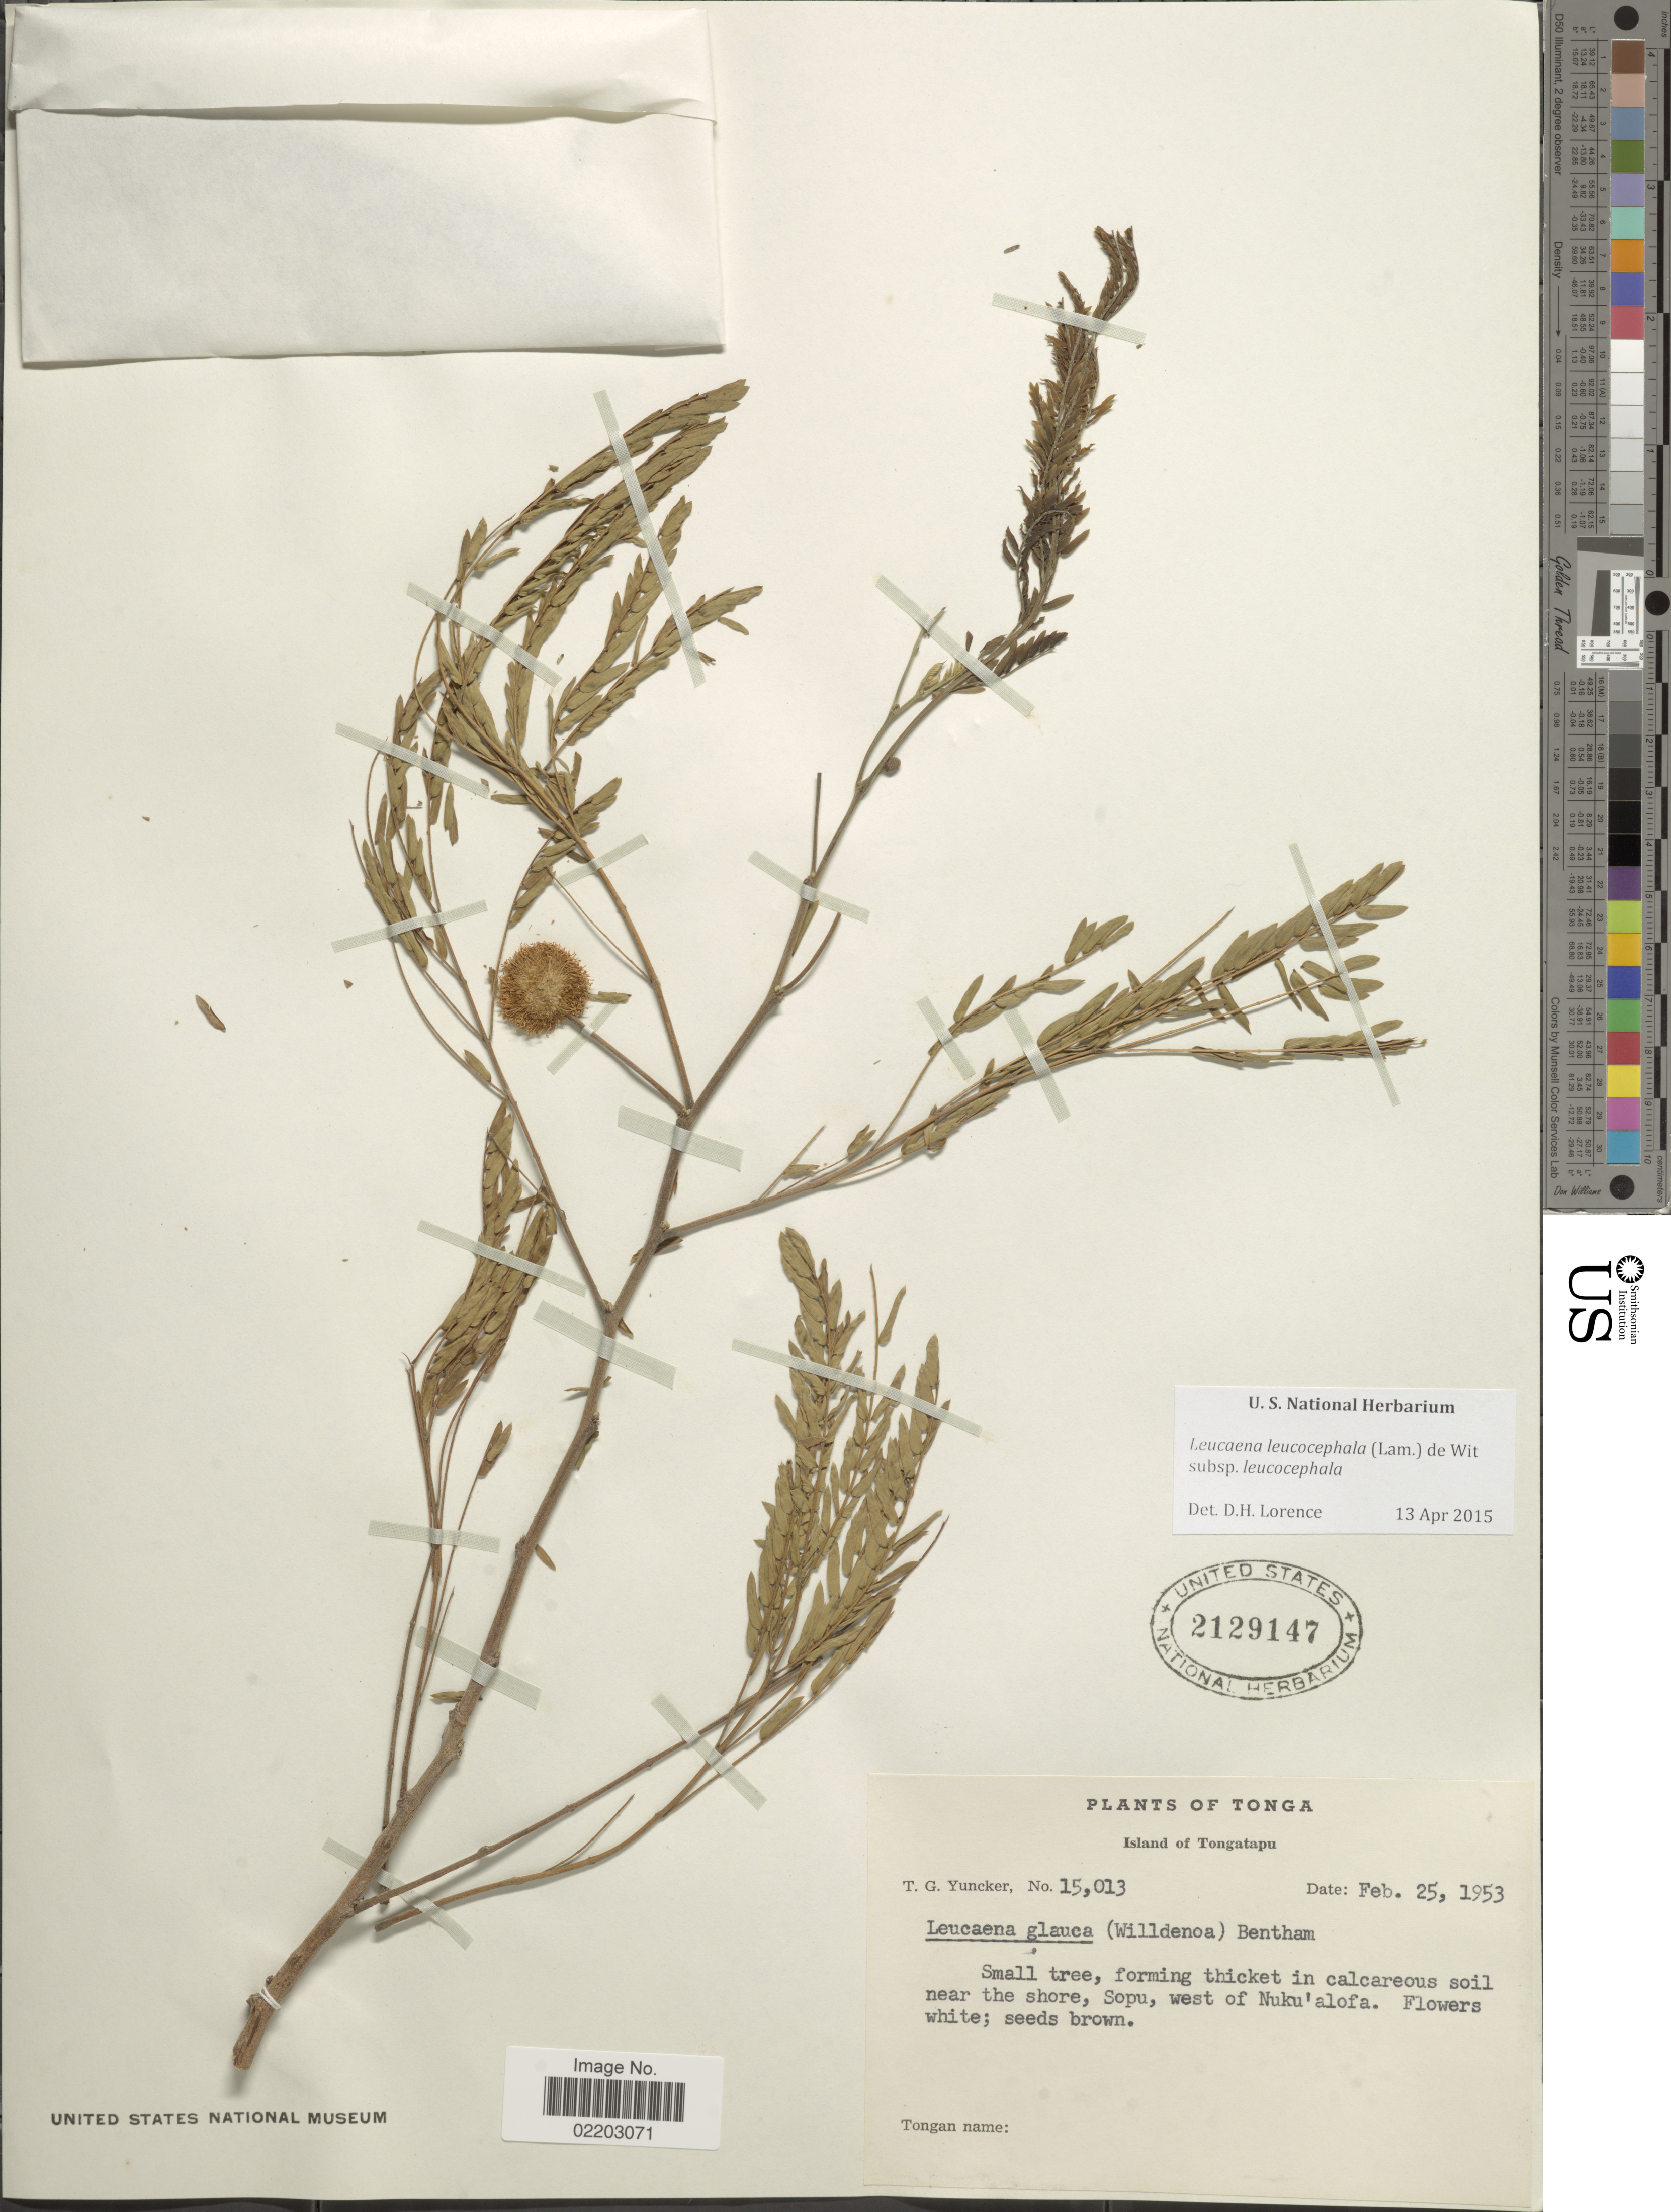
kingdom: Plantae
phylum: Tracheophyta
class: Magnoliopsida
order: Fabales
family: Fabaceae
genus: Leucaena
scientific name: Leucaena leucocephala subsp. leucocephala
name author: (Lam.) de Wit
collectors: T. G. Yuncker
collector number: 15013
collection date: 1953-02-25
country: Tonga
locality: Tonga, Island of Tongatapu. Near the shore, Sopu, west of Nuku'alofa.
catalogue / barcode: US 2129147